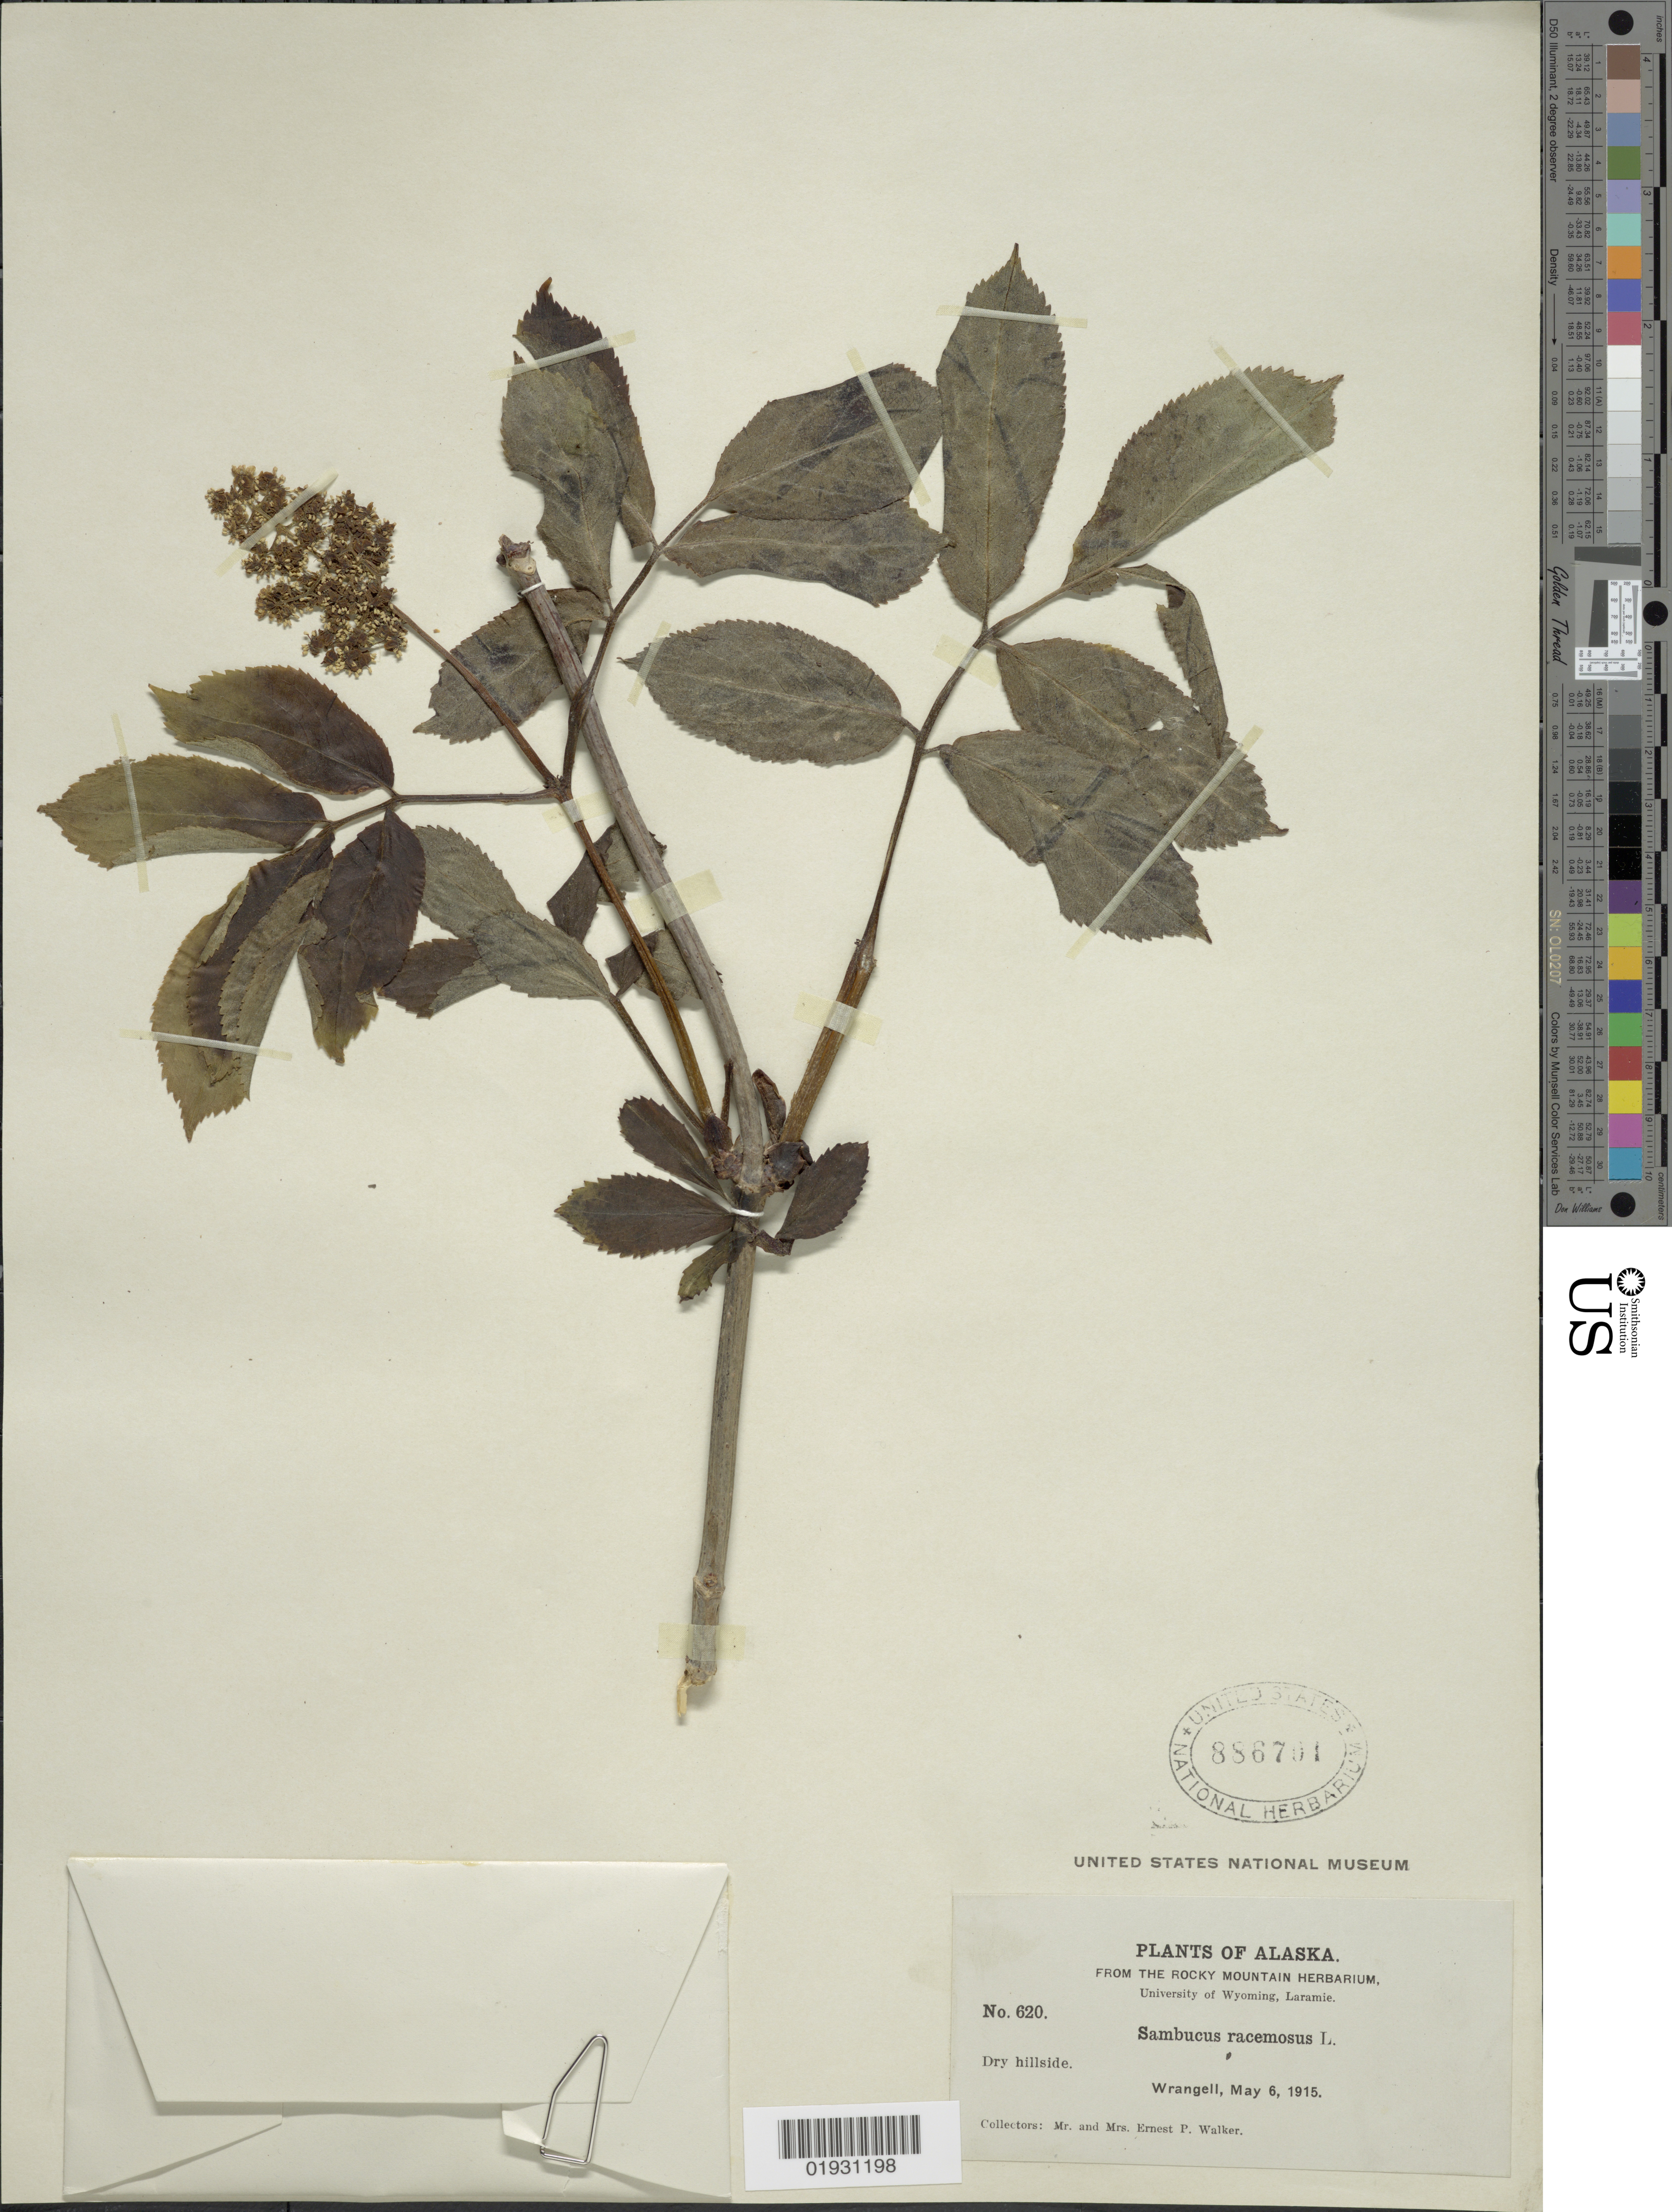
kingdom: Plantae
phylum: Tracheophyta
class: Magnoliopsida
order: Dipsacales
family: Viburnaceae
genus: Sambucus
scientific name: Sambucus pubens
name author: Michx.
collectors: E. P. Walker & E. Walker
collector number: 620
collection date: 1915-05-06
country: United States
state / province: Alaska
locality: Wrangell.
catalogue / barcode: US 886701